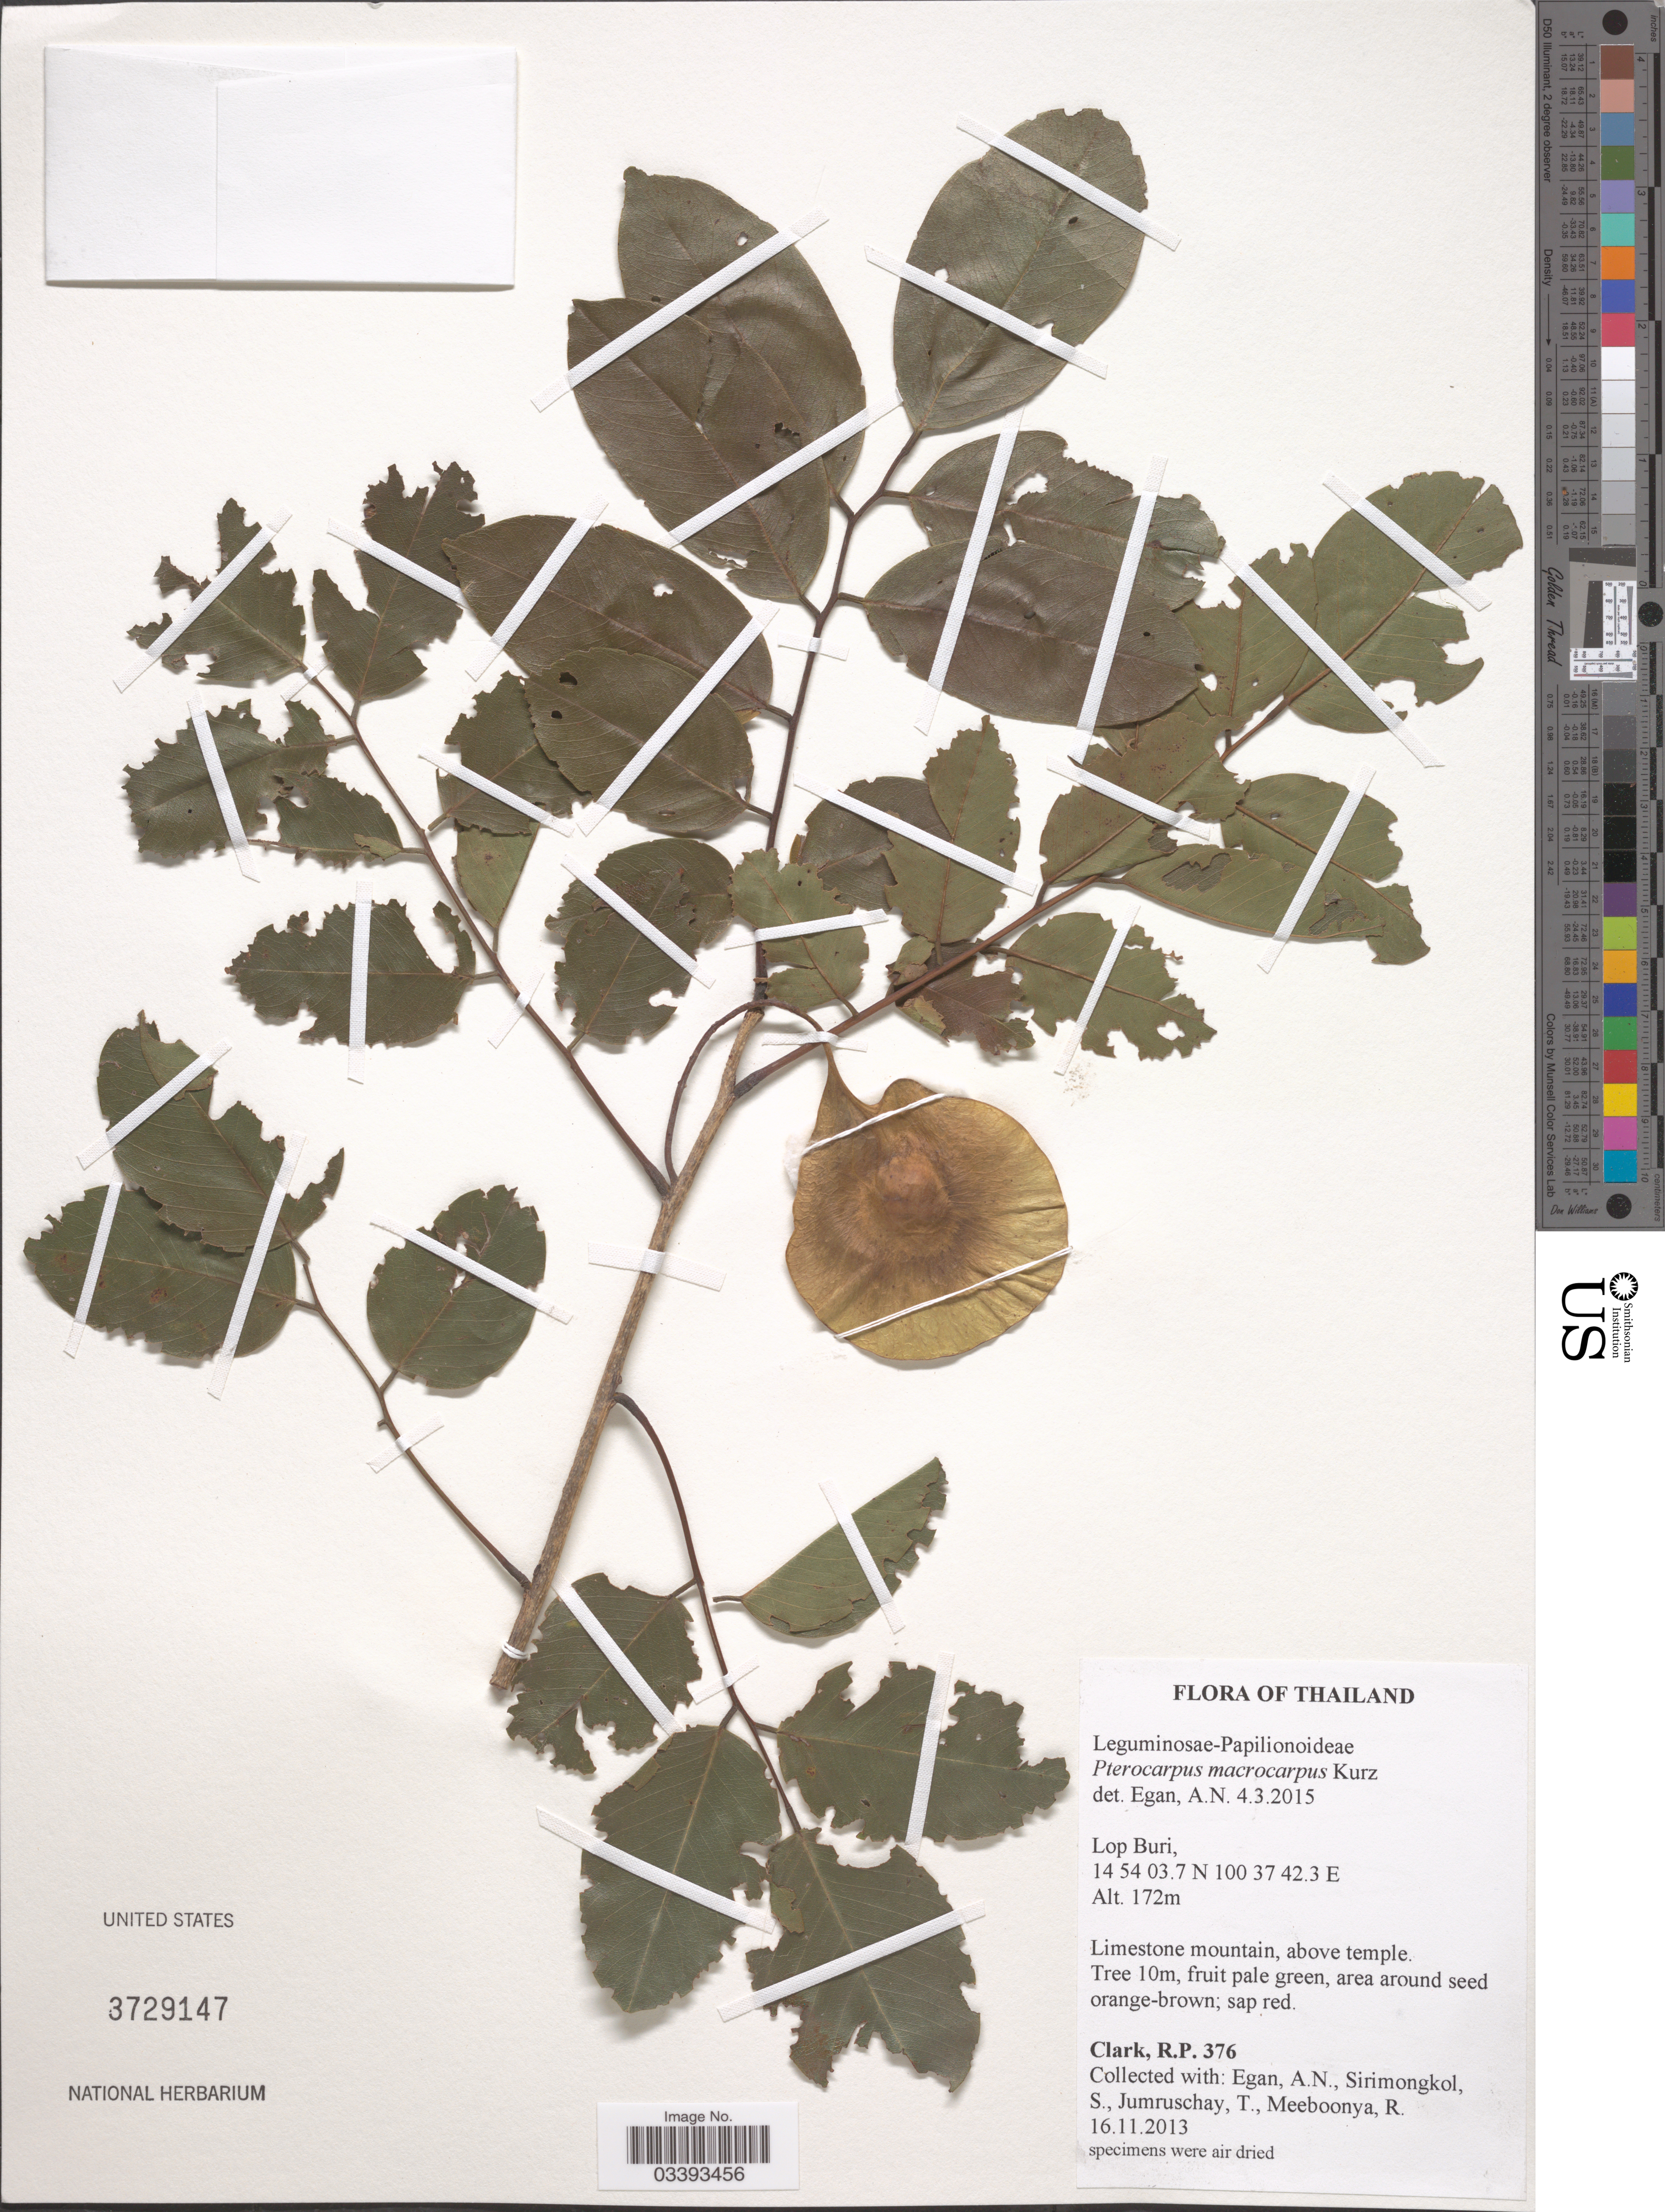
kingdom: Plantae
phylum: Tracheophyta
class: Magnoliopsida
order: Fabales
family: Fabaceae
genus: Pterocarpus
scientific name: Pterocarpus macrocarpus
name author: Kurz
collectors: R. P. Clark, A. N. Egan, S. Sirimongkol, T. Jumruschay & R. Meeboonya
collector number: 376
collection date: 2013-11-16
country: Thailand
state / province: Lop Buri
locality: Limestone mountain, above temple.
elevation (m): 172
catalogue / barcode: US 3729147